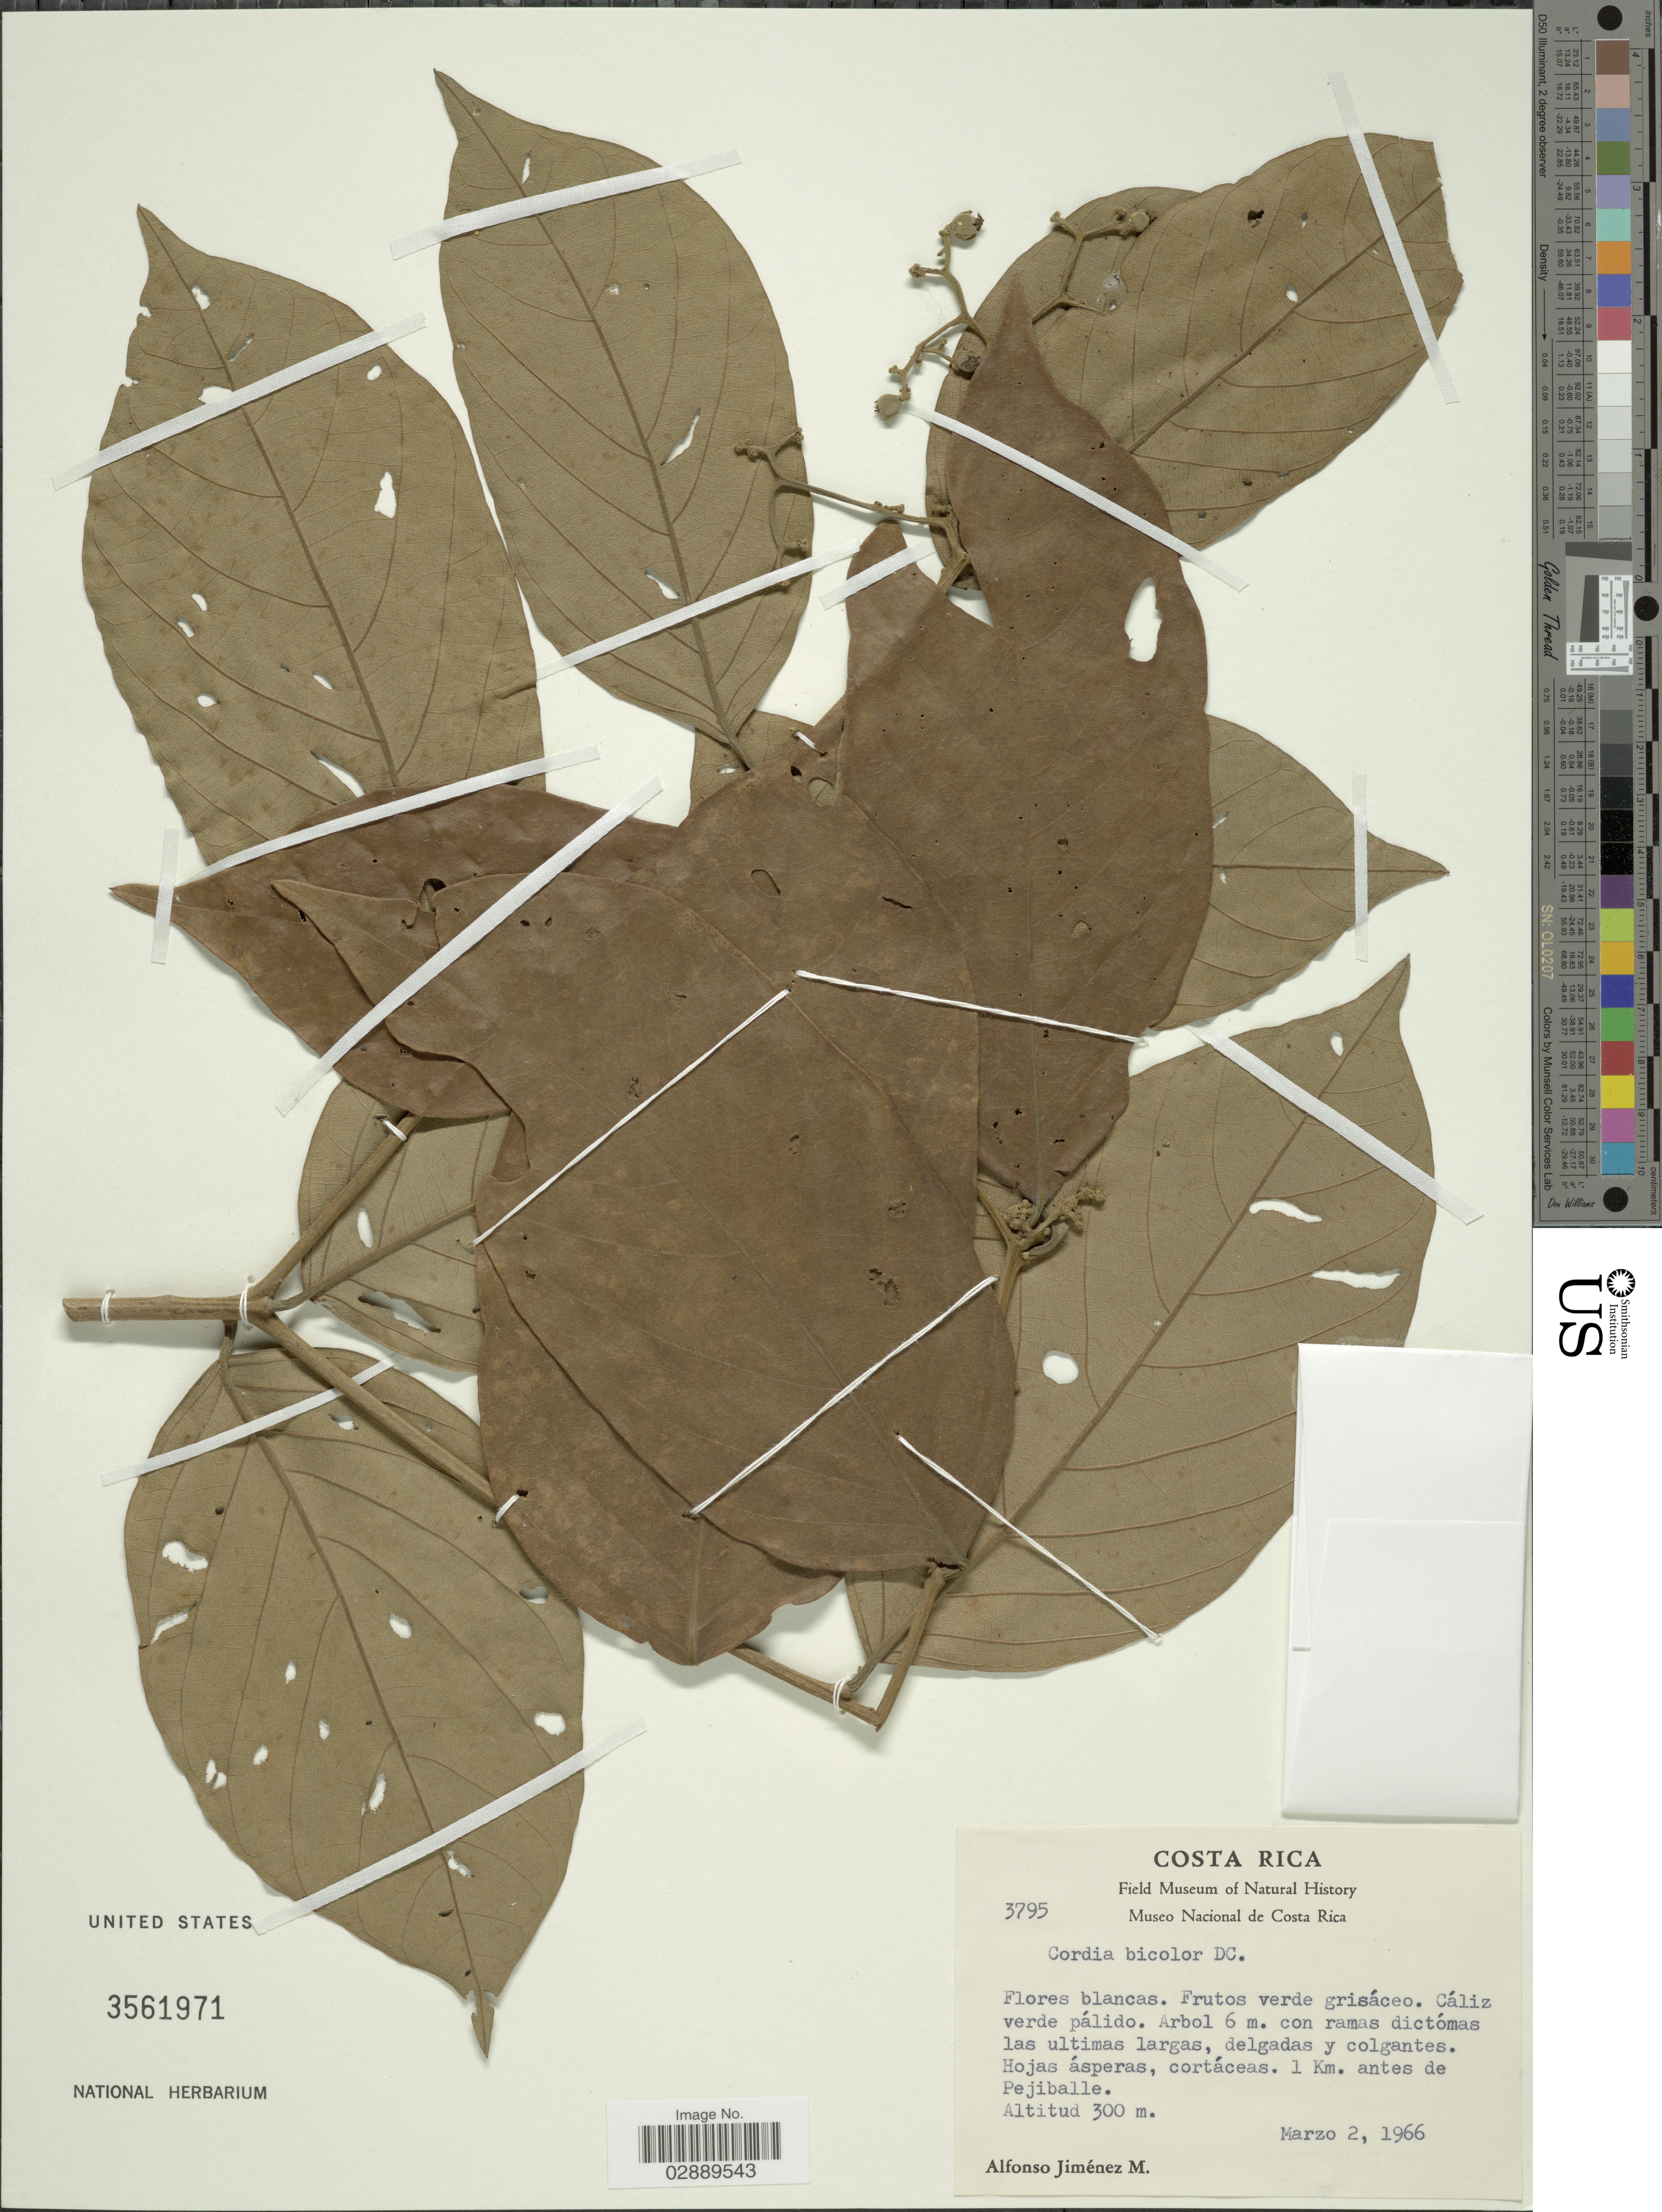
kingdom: Plantae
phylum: Tracheophyta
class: Magnoliopsida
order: Boraginales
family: Cordiaceae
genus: Cordia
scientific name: Cordia bicolor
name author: A. DC.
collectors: A. Jimenez M.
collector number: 3795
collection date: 1966-03-02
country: Costa Rica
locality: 1 Km. antes de Pejiballe.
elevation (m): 300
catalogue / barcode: US 3561971